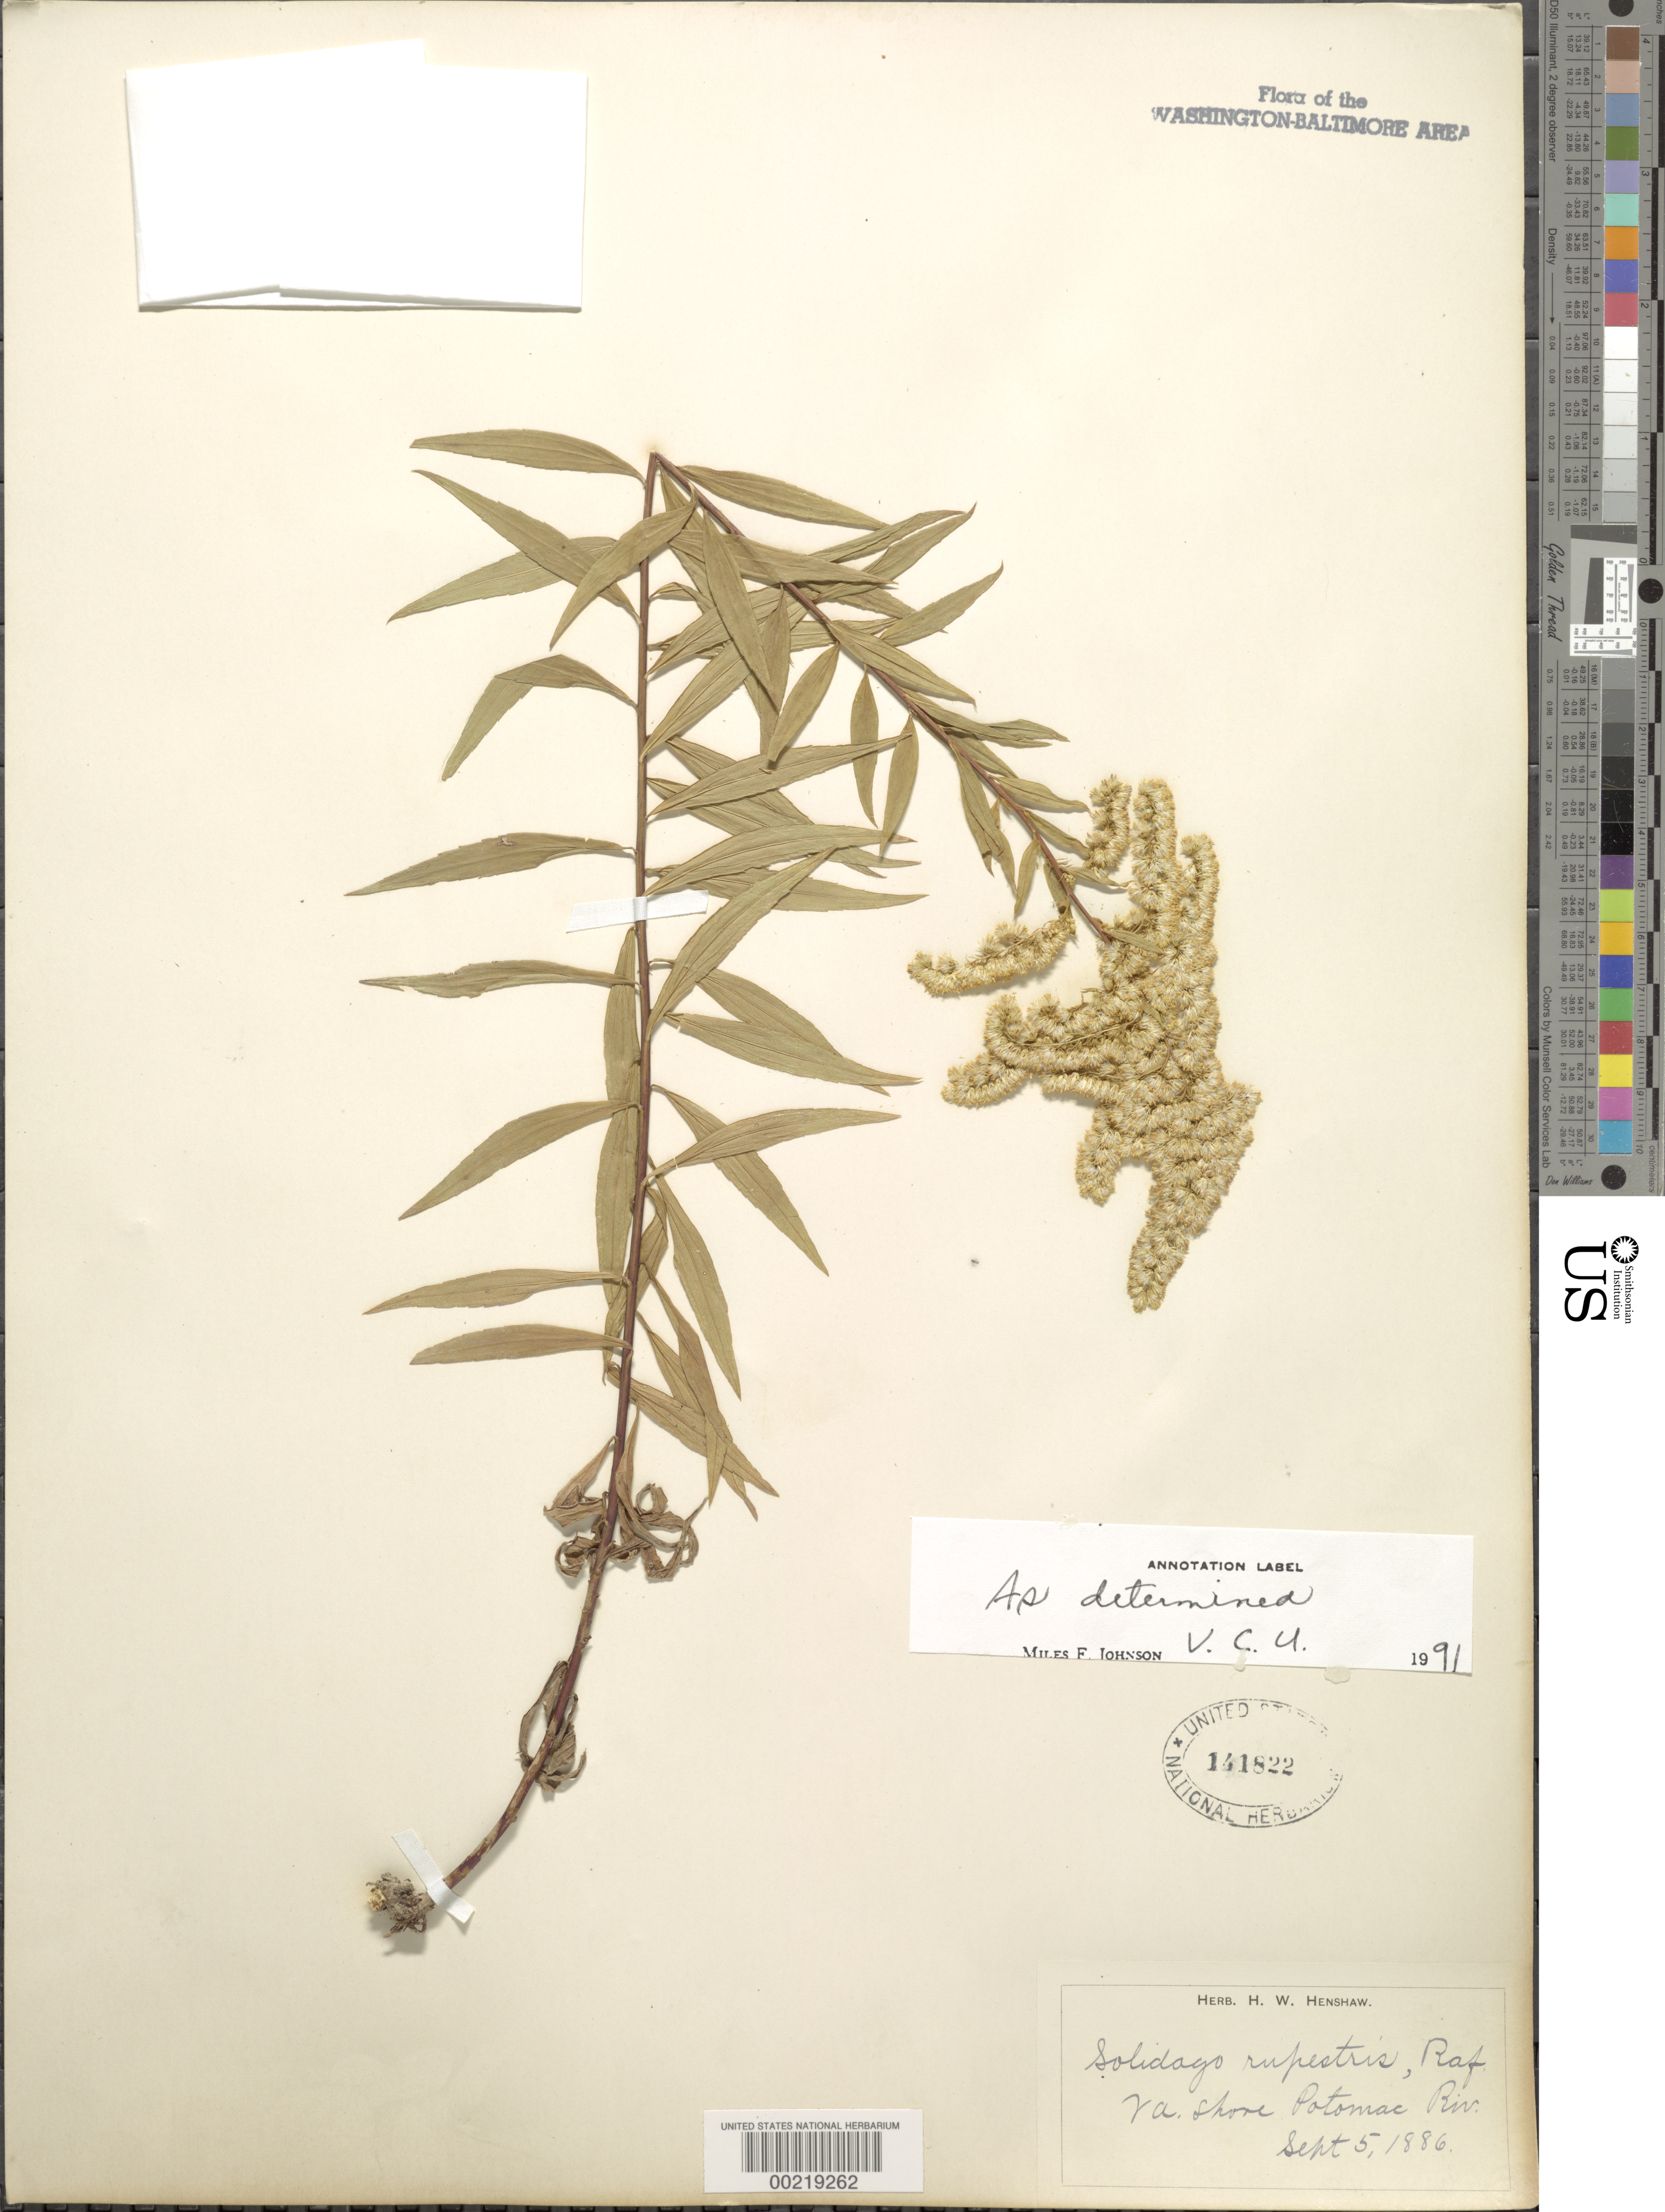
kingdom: Plantae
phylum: Tracheophyta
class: Magnoliopsida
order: Asterales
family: Asteraceae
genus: Solidago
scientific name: Solidago rupestris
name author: Raf.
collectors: H. Henshaw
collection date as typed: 05 Sep 1886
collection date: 1886-09-05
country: United States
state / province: Virginia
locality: Potomac shore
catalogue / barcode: US 141822